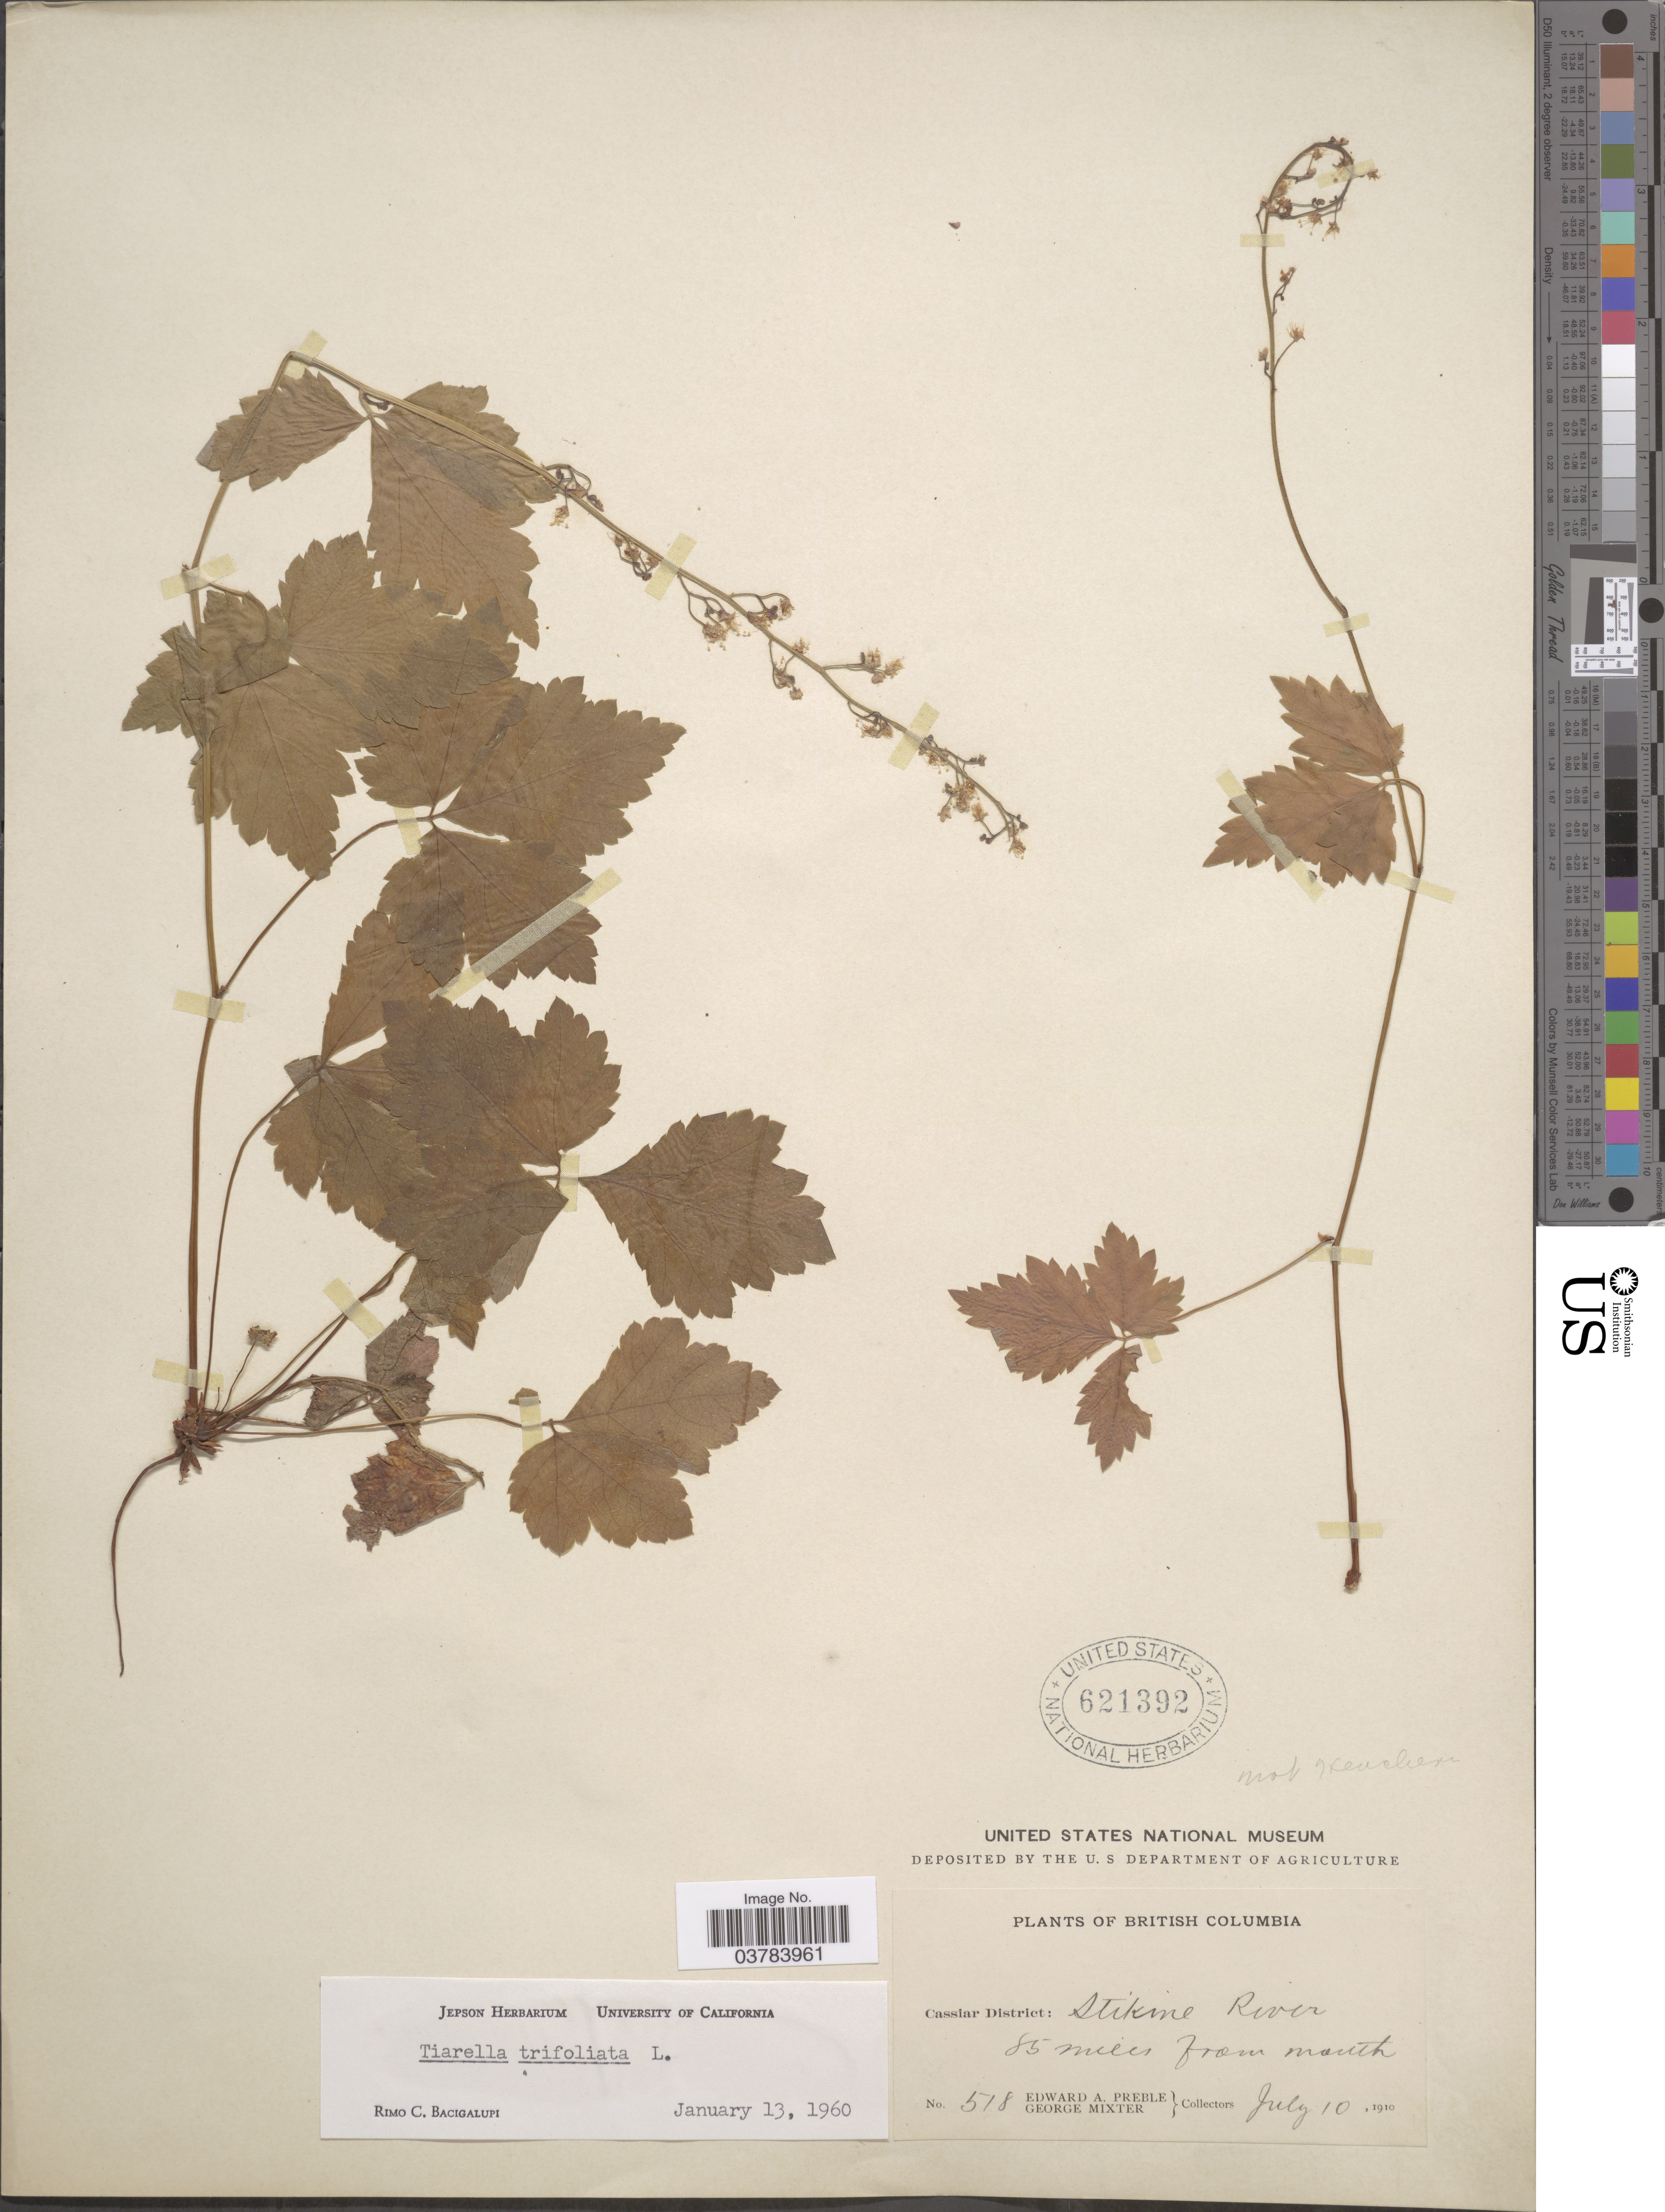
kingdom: Plantae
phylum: Tracheophyta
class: Magnoliopsida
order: Saxifragales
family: Saxifragaceae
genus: Tiarella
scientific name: Tiarella trifoliata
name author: L.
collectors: E. Preble & G. Mixter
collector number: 518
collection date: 1910-07-10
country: Canada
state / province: British Columbia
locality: Cassiar District: Stikine River. 85 miles from mouth.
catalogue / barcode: US 621392